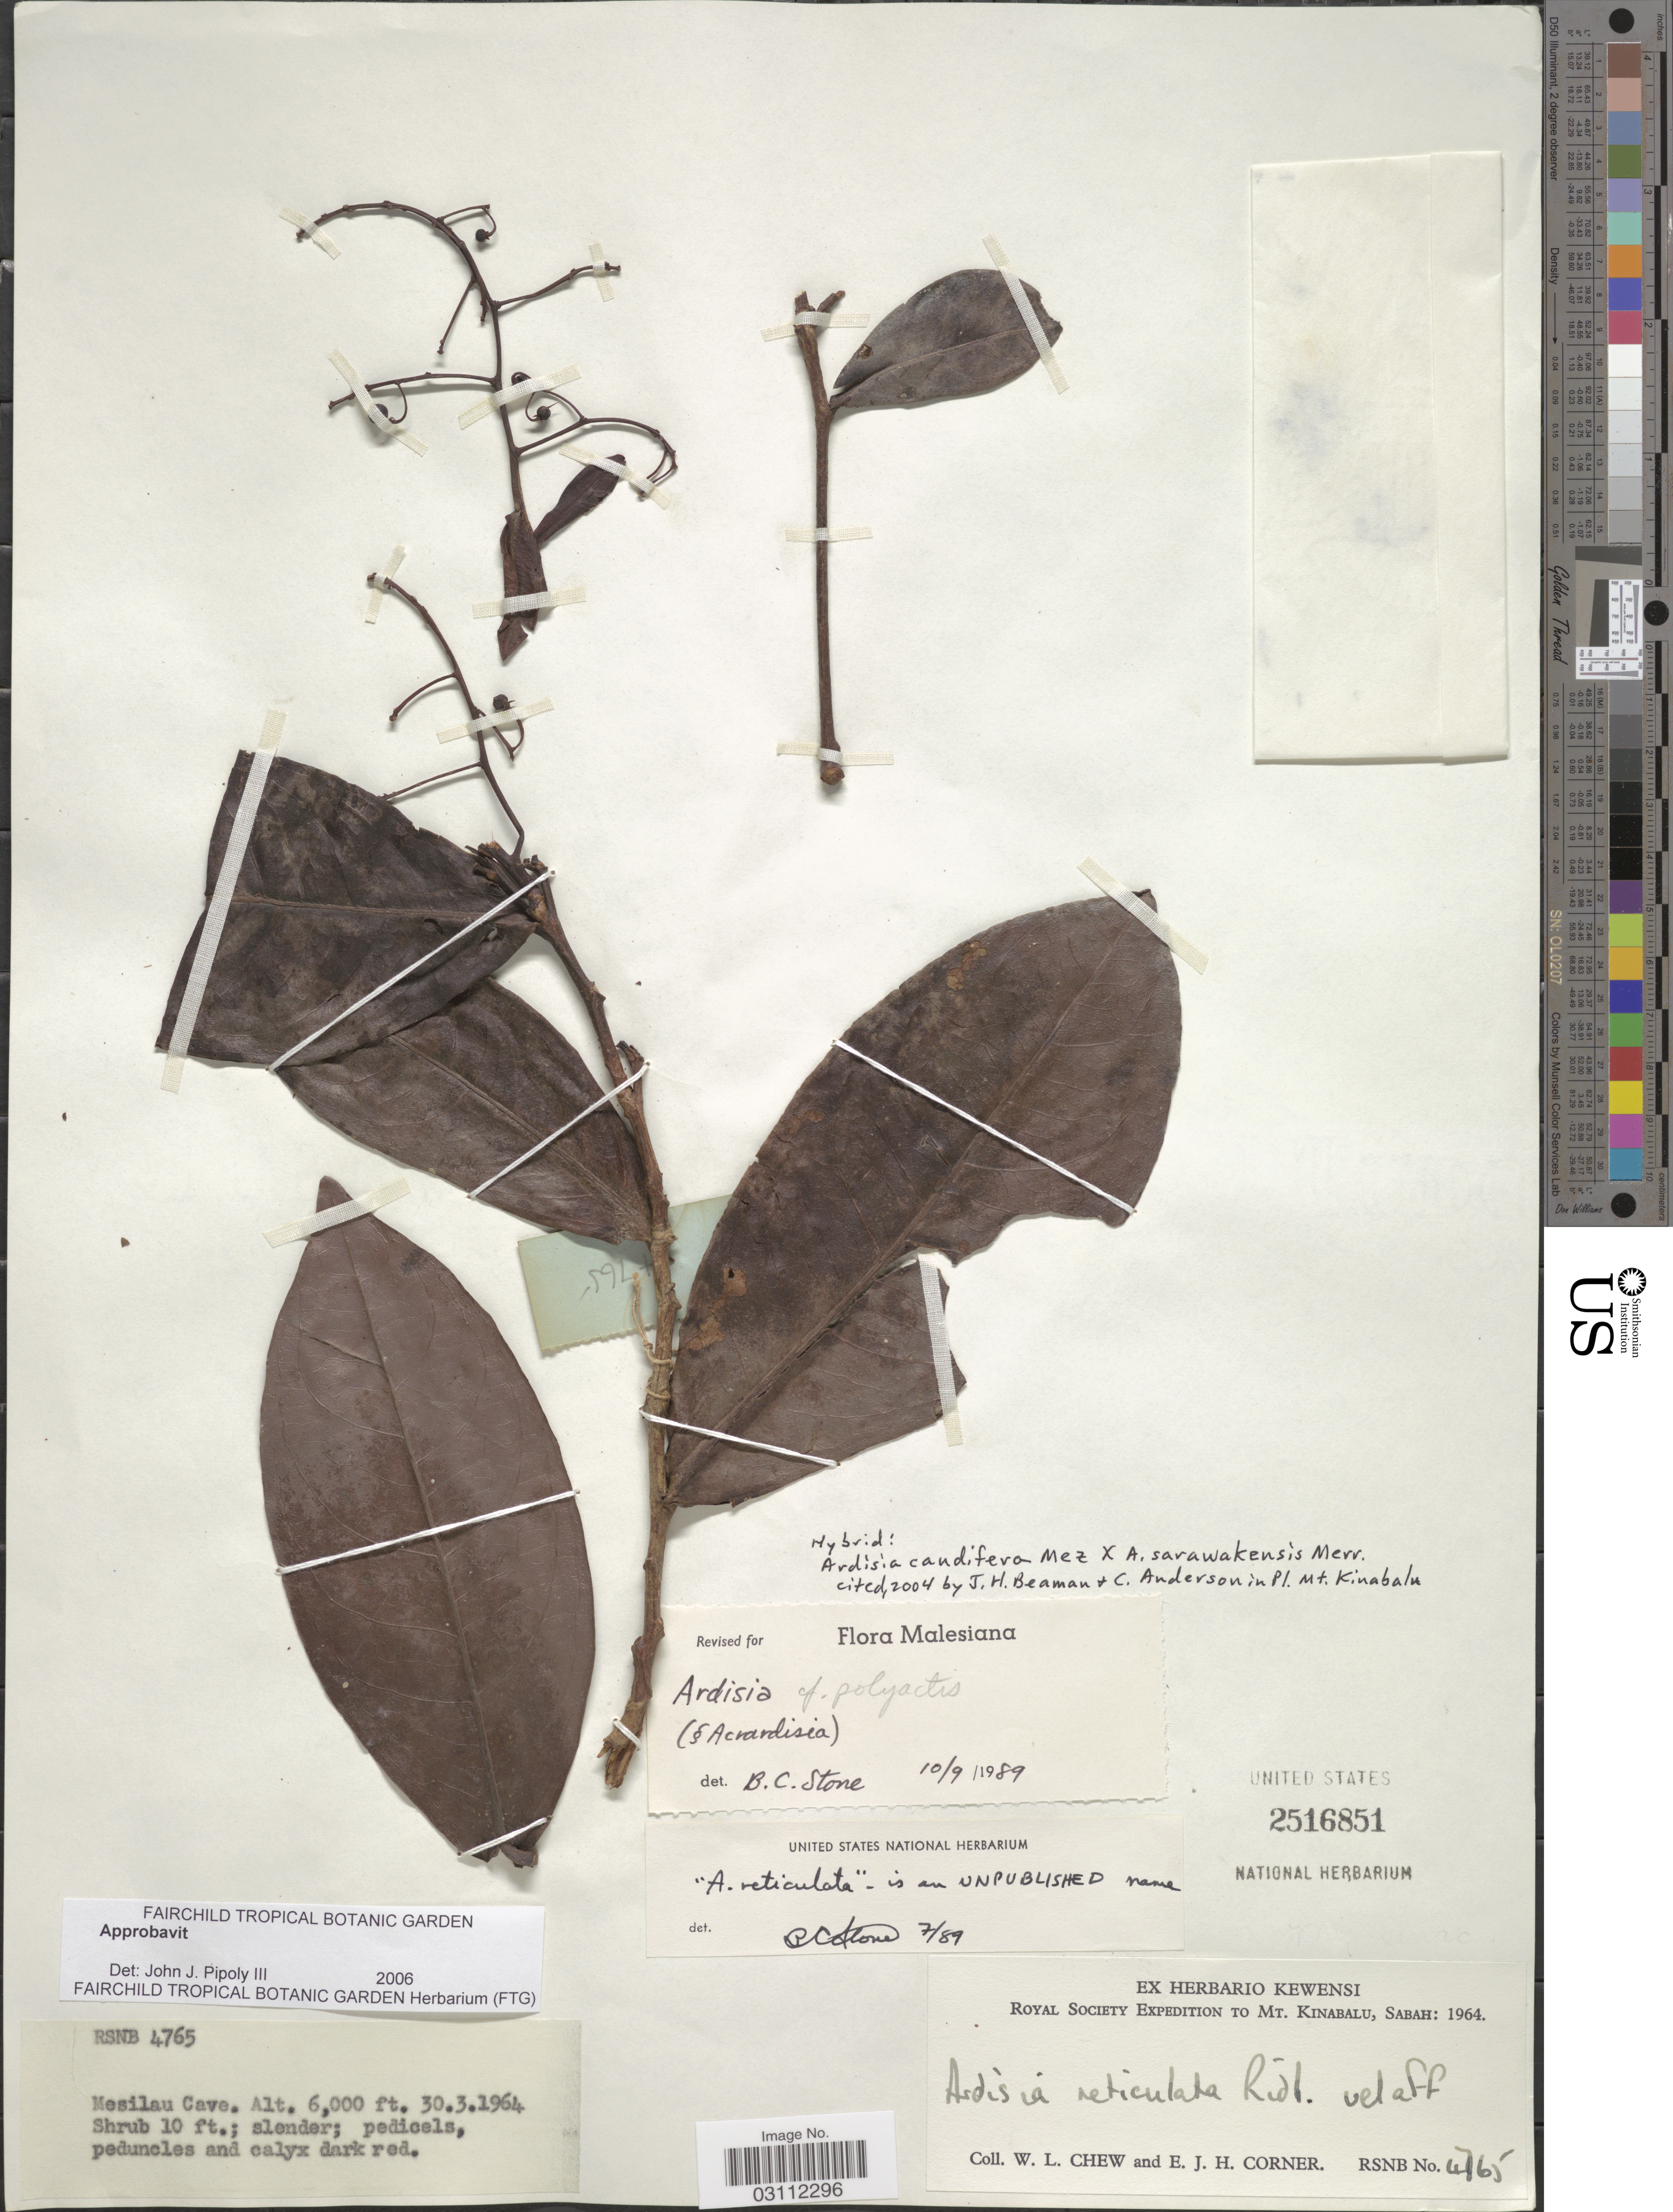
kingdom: Plantae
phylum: Tracheophyta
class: Magnoliopsida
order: Ericales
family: Primulaceae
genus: Ardisia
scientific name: Ardisia caudifera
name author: Mez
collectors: W. Chew & E. Corner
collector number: RSNB4765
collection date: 1964-03-30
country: Malaysia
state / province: Sabah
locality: Mt. Kinabalu. Mesilau Cave.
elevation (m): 1829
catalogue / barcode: US 2516851